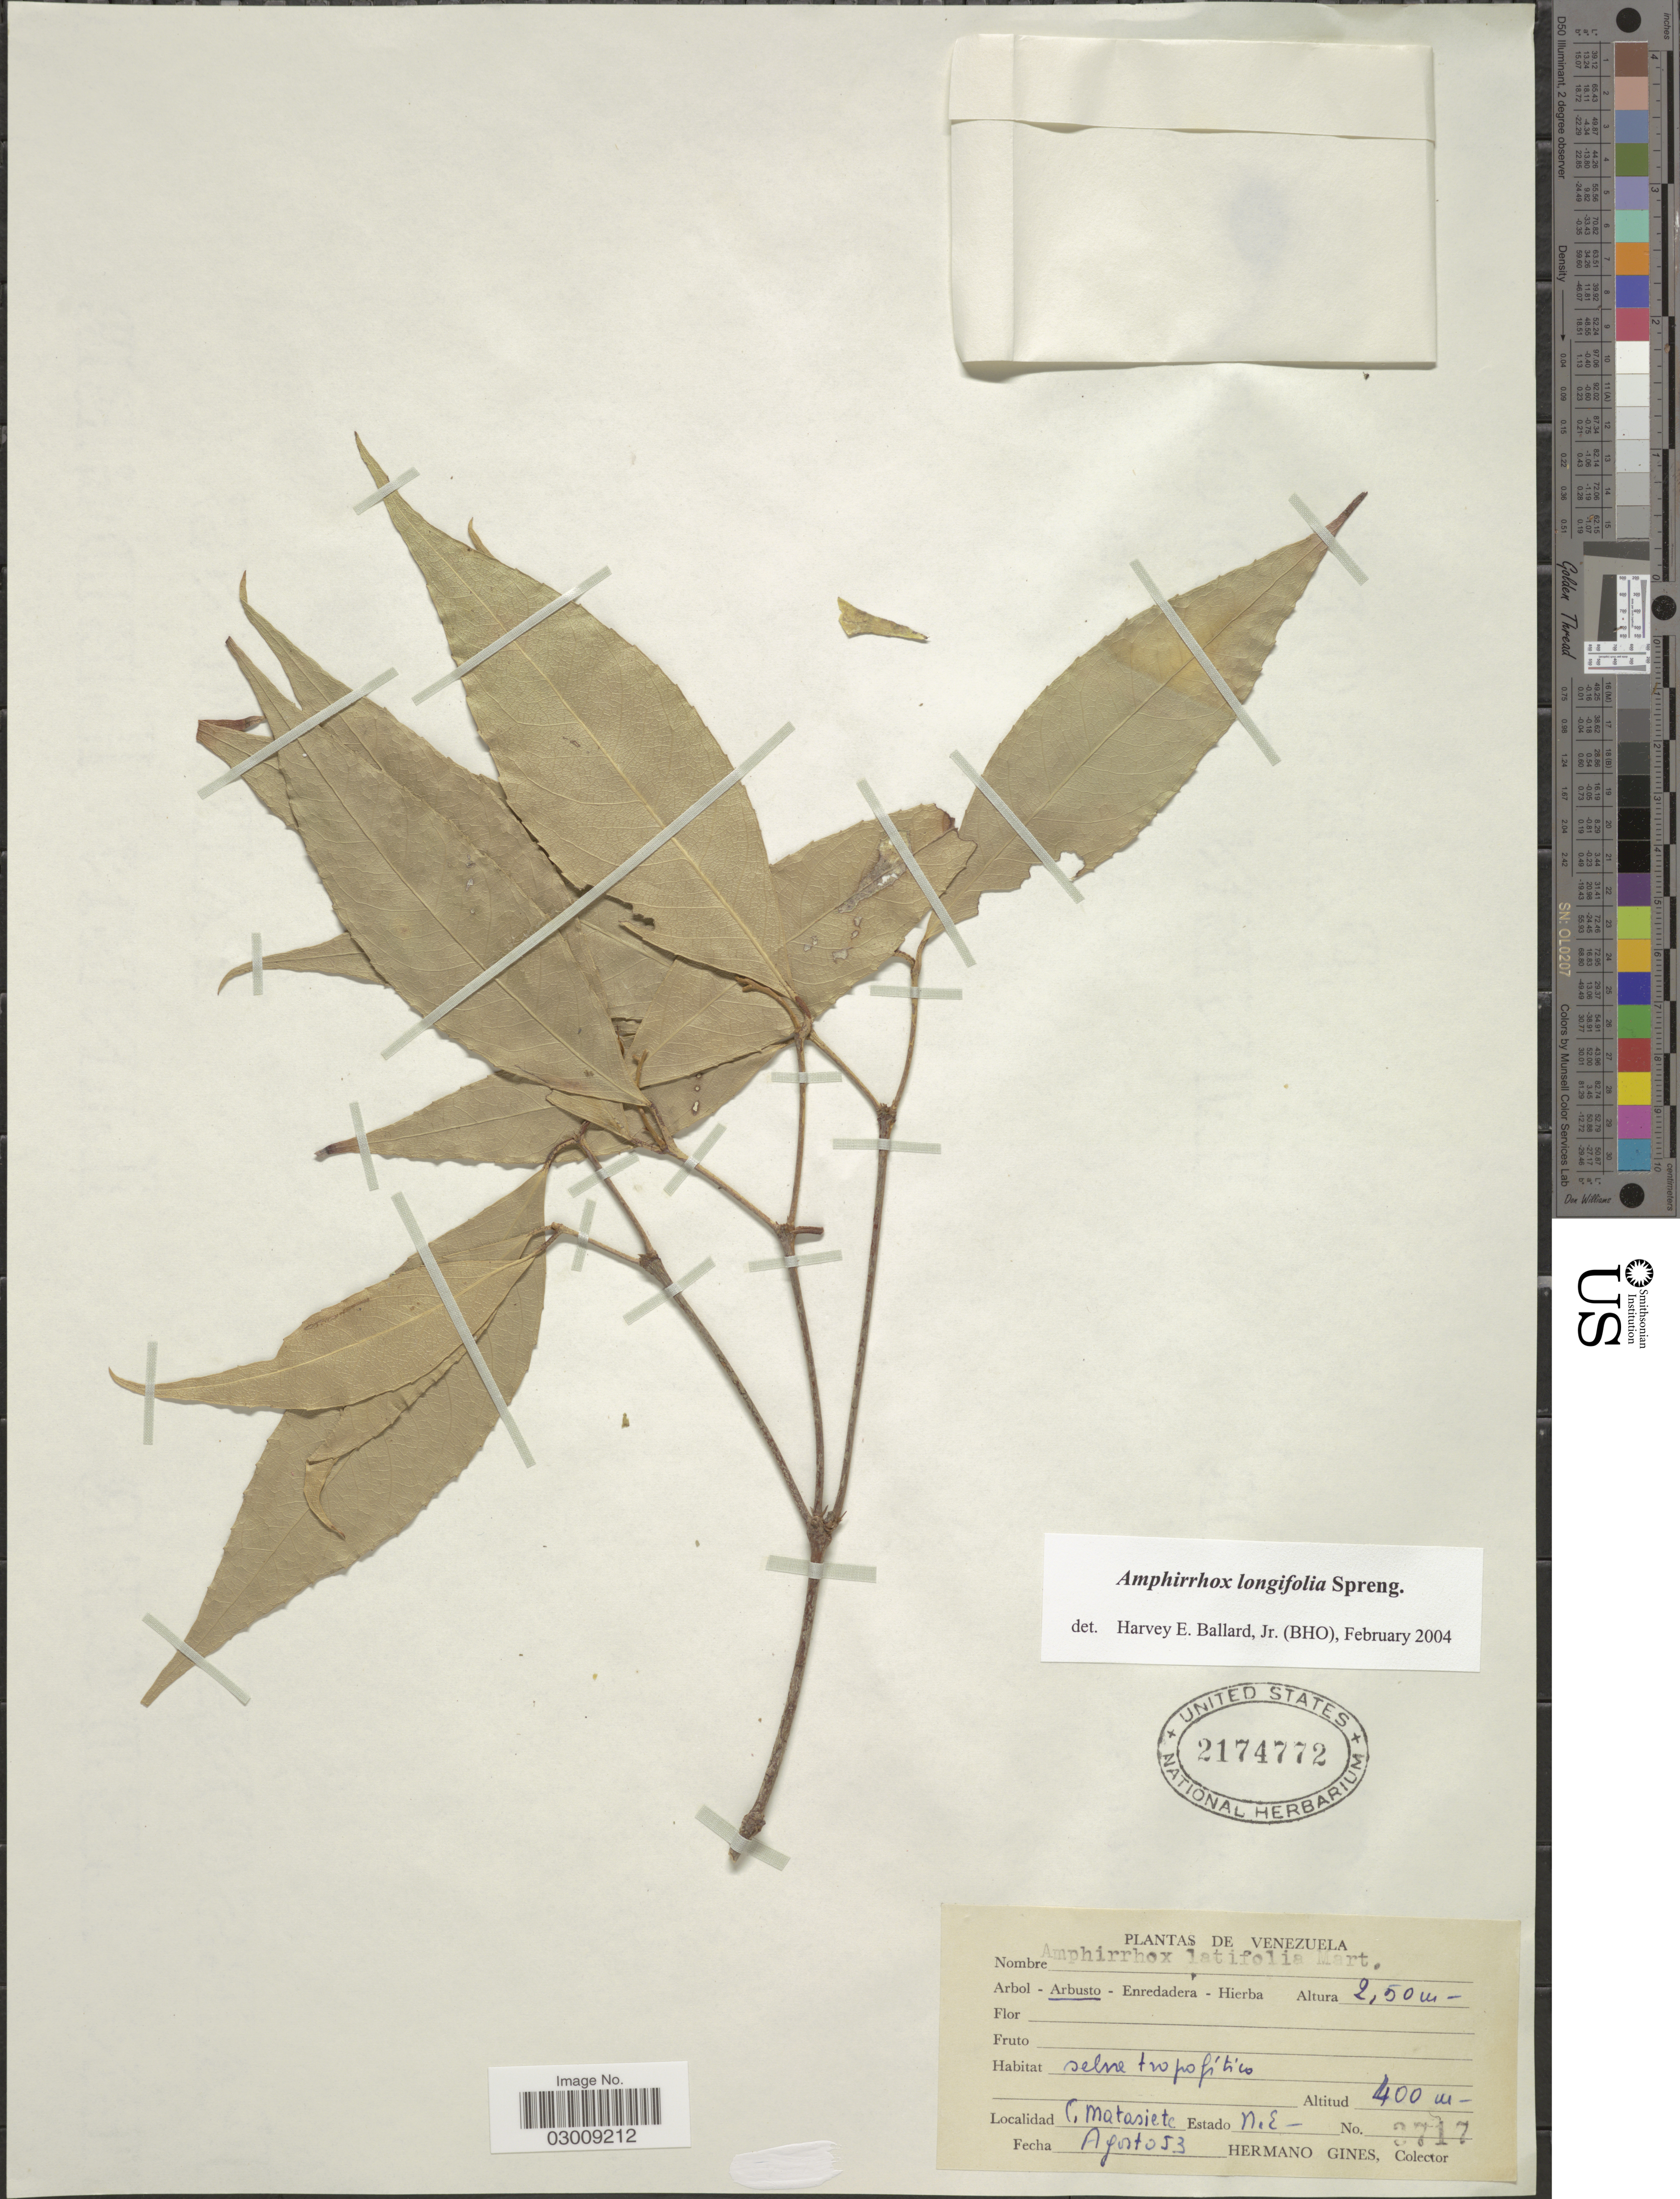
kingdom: Plantae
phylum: Tracheophyta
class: Magnoliopsida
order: Malpighiales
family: Violaceae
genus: Amphirrhox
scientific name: Amphirrhox longifolia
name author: (A. St.-Hil.) Spreng.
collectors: Bro. Gines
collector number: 3717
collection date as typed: Transcribed d/m/y: /8/53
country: Venezuela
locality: C. Matasiete. Estado N. E.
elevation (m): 400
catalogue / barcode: US 2174772